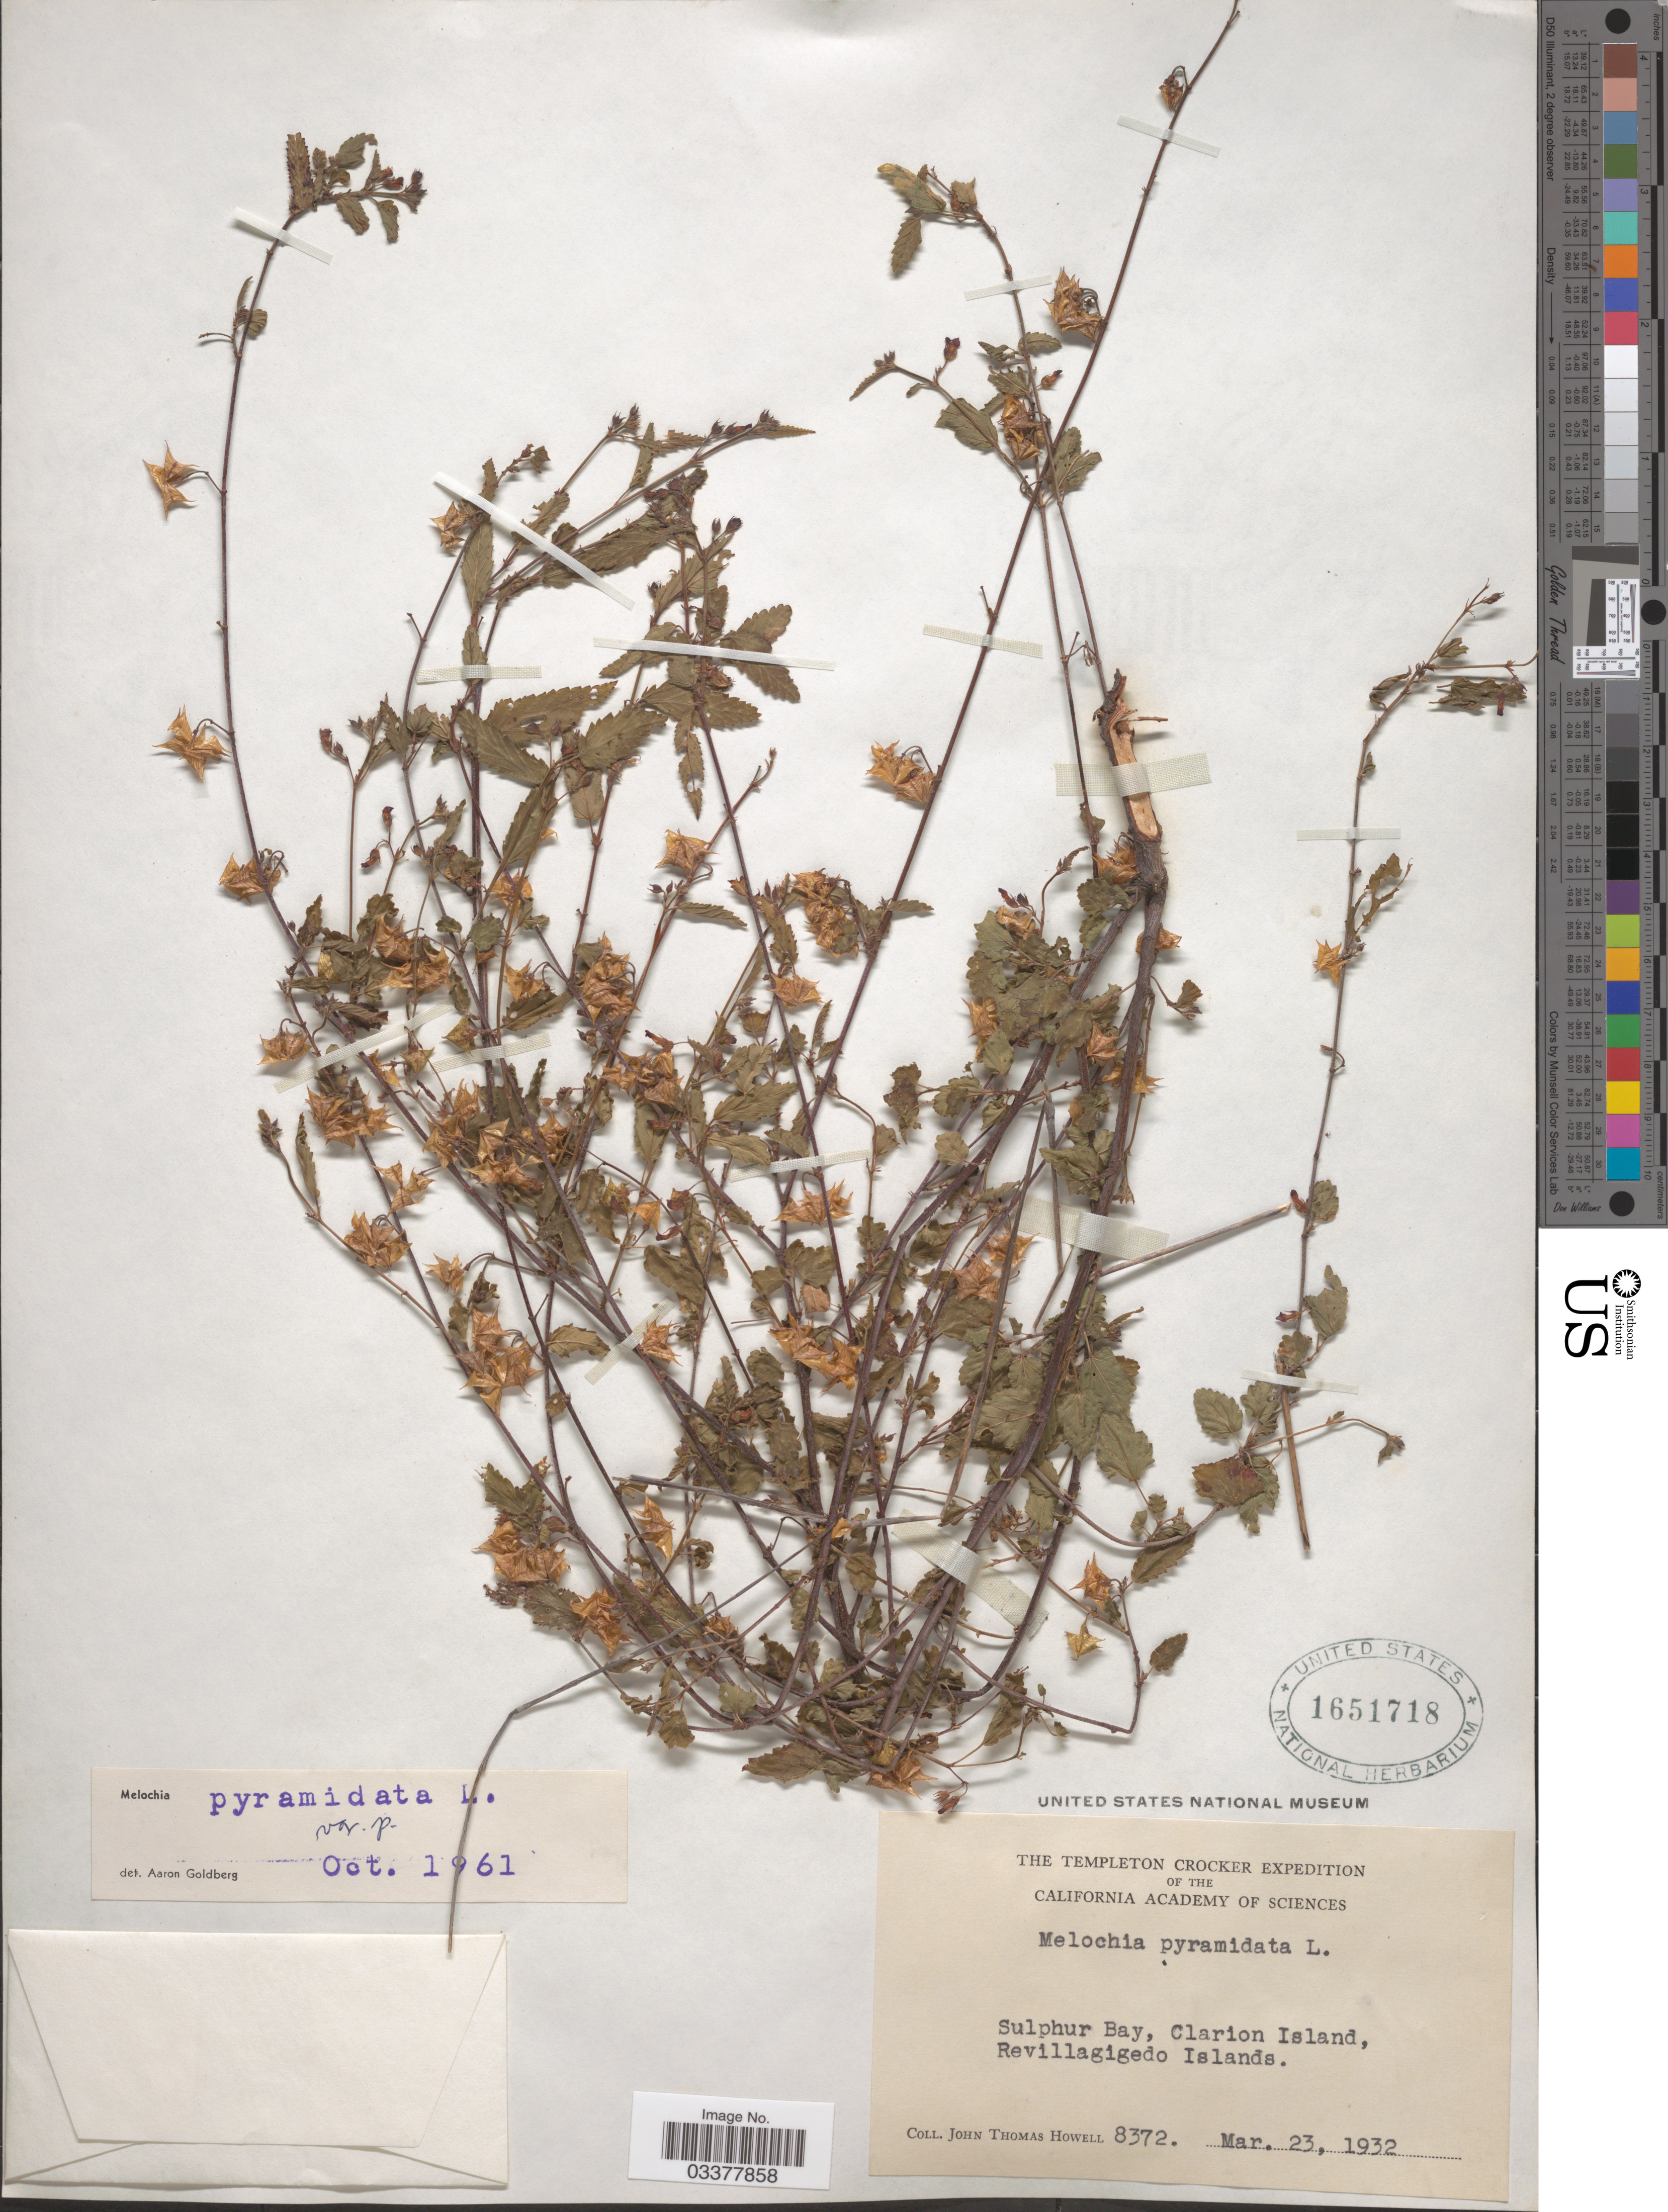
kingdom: Plantae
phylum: Tracheophyta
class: Magnoliopsida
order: Malvales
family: Malvaceae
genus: Melochia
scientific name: Melochia pyramidata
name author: L.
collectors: J. T. Howell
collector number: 8372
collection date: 1932-03-23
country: Mexico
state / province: Colima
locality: Sulphur Bay, Clarion Island, Revillagigedo Islands.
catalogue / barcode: US 1651718